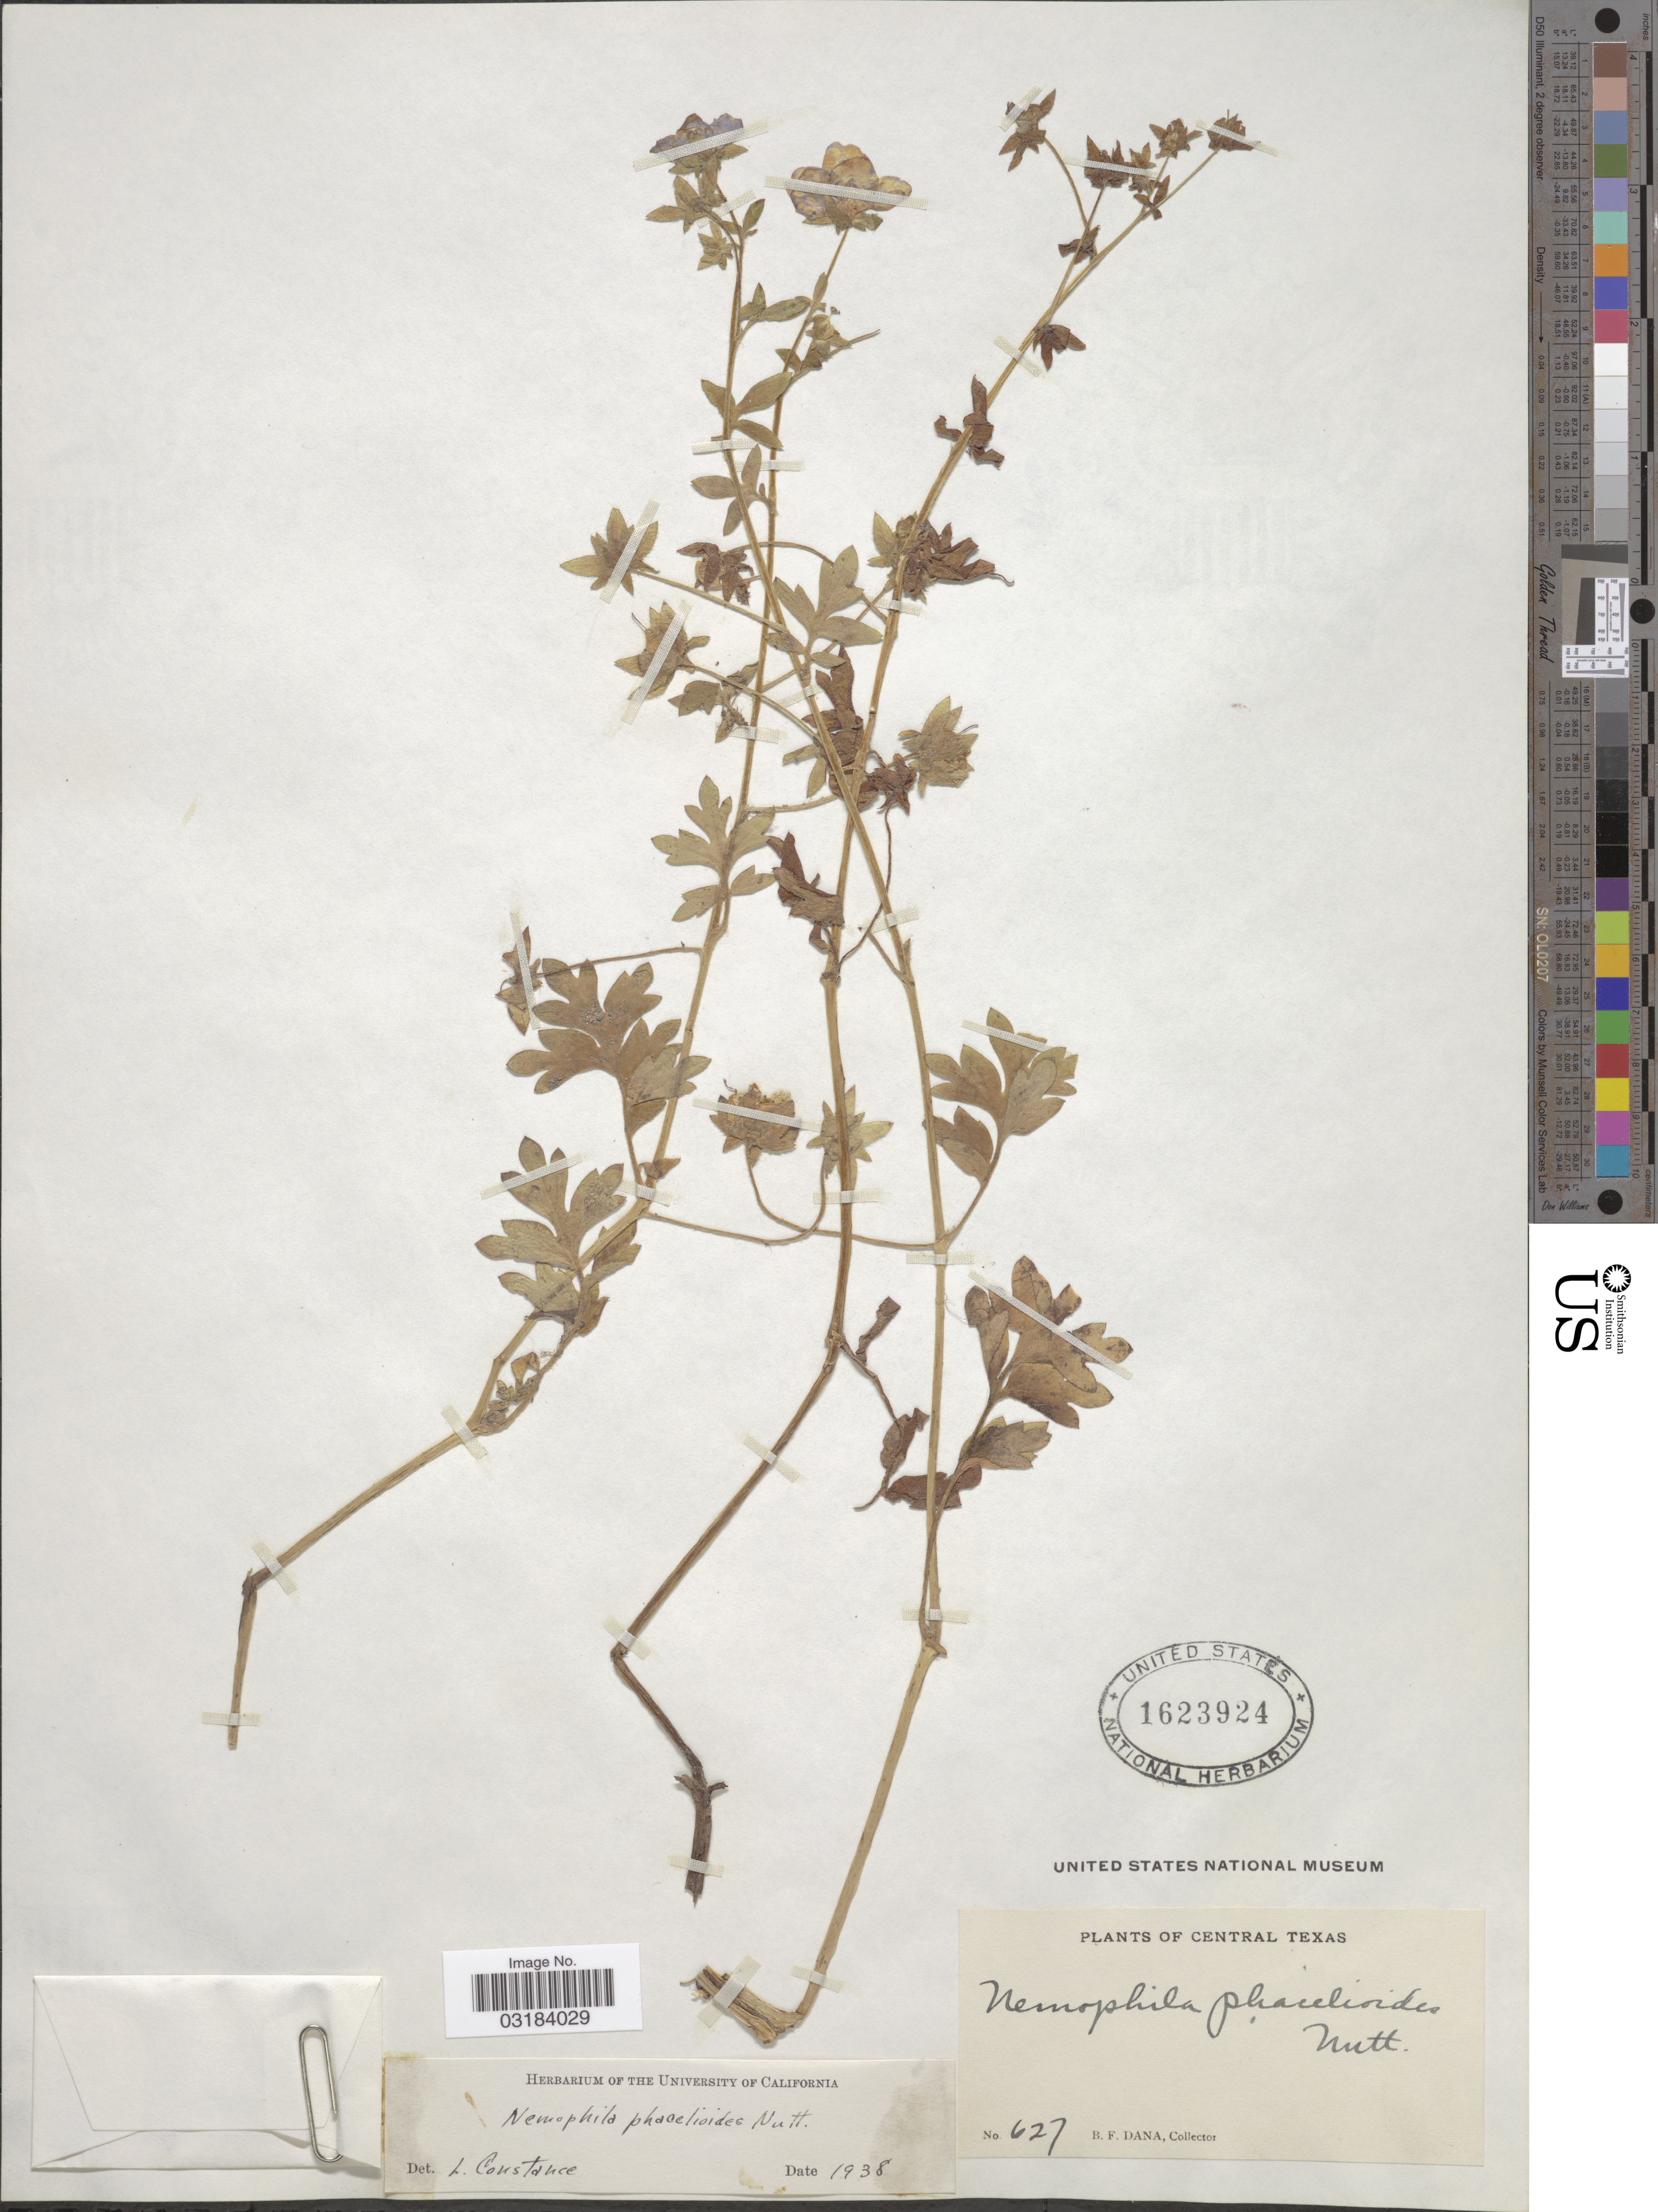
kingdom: Plantae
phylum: Tracheophyta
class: Magnoliopsida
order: Boraginales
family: Hydrophyllaceae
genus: Nemophila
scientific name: Nemophila phacelioides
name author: W.P.C. Barton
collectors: B. Dana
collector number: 627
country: United States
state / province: Texas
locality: Central Texas.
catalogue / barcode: US 1623924